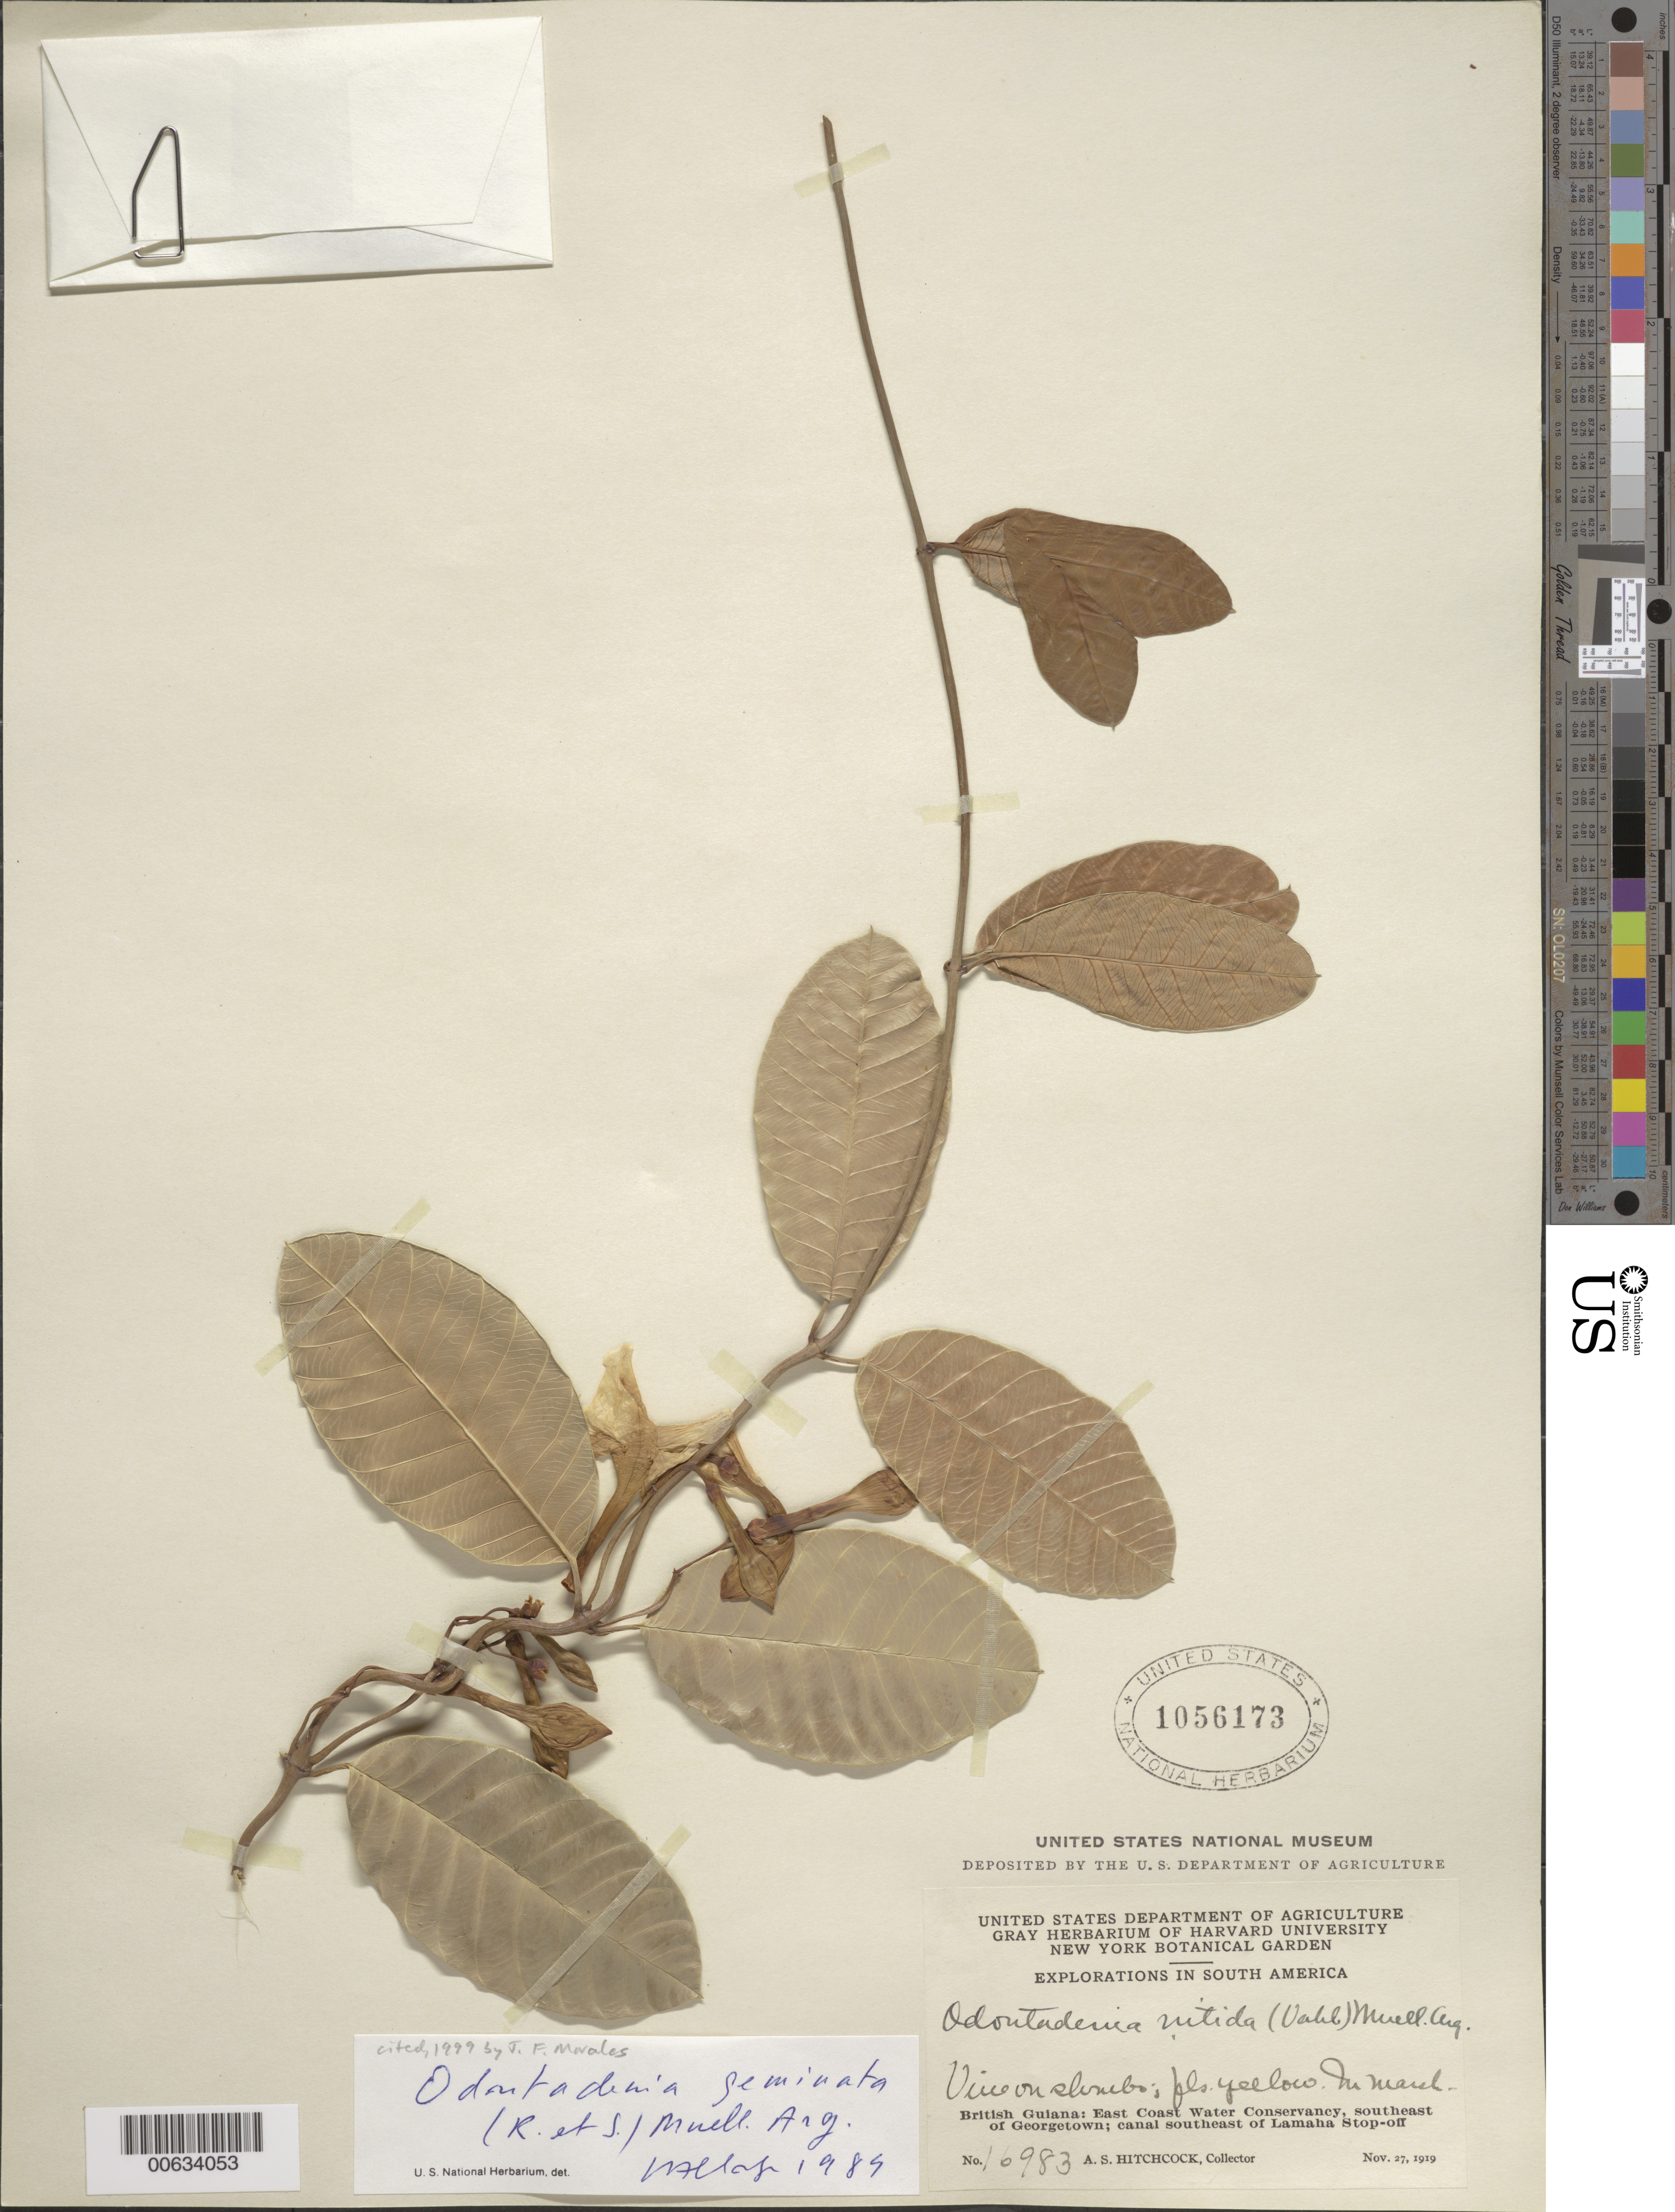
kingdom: Plantae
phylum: Tracheophyta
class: Magnoliopsida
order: Gentianales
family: Apocynaceae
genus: Odontadenia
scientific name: Odontadenia geminata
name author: (Hoffmanns. ex Roem. & Schult.) Müll. Arg.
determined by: Allorge, L.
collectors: A. S. Hitchcock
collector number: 16983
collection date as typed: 27-Nov-19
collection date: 1919-11-27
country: Guyana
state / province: Demerara-Mahaica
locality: Georgetown, SE of, East Coast Water Conservancy; canal SE of Lamaha Stop-off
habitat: Marsh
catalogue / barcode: US 1056173